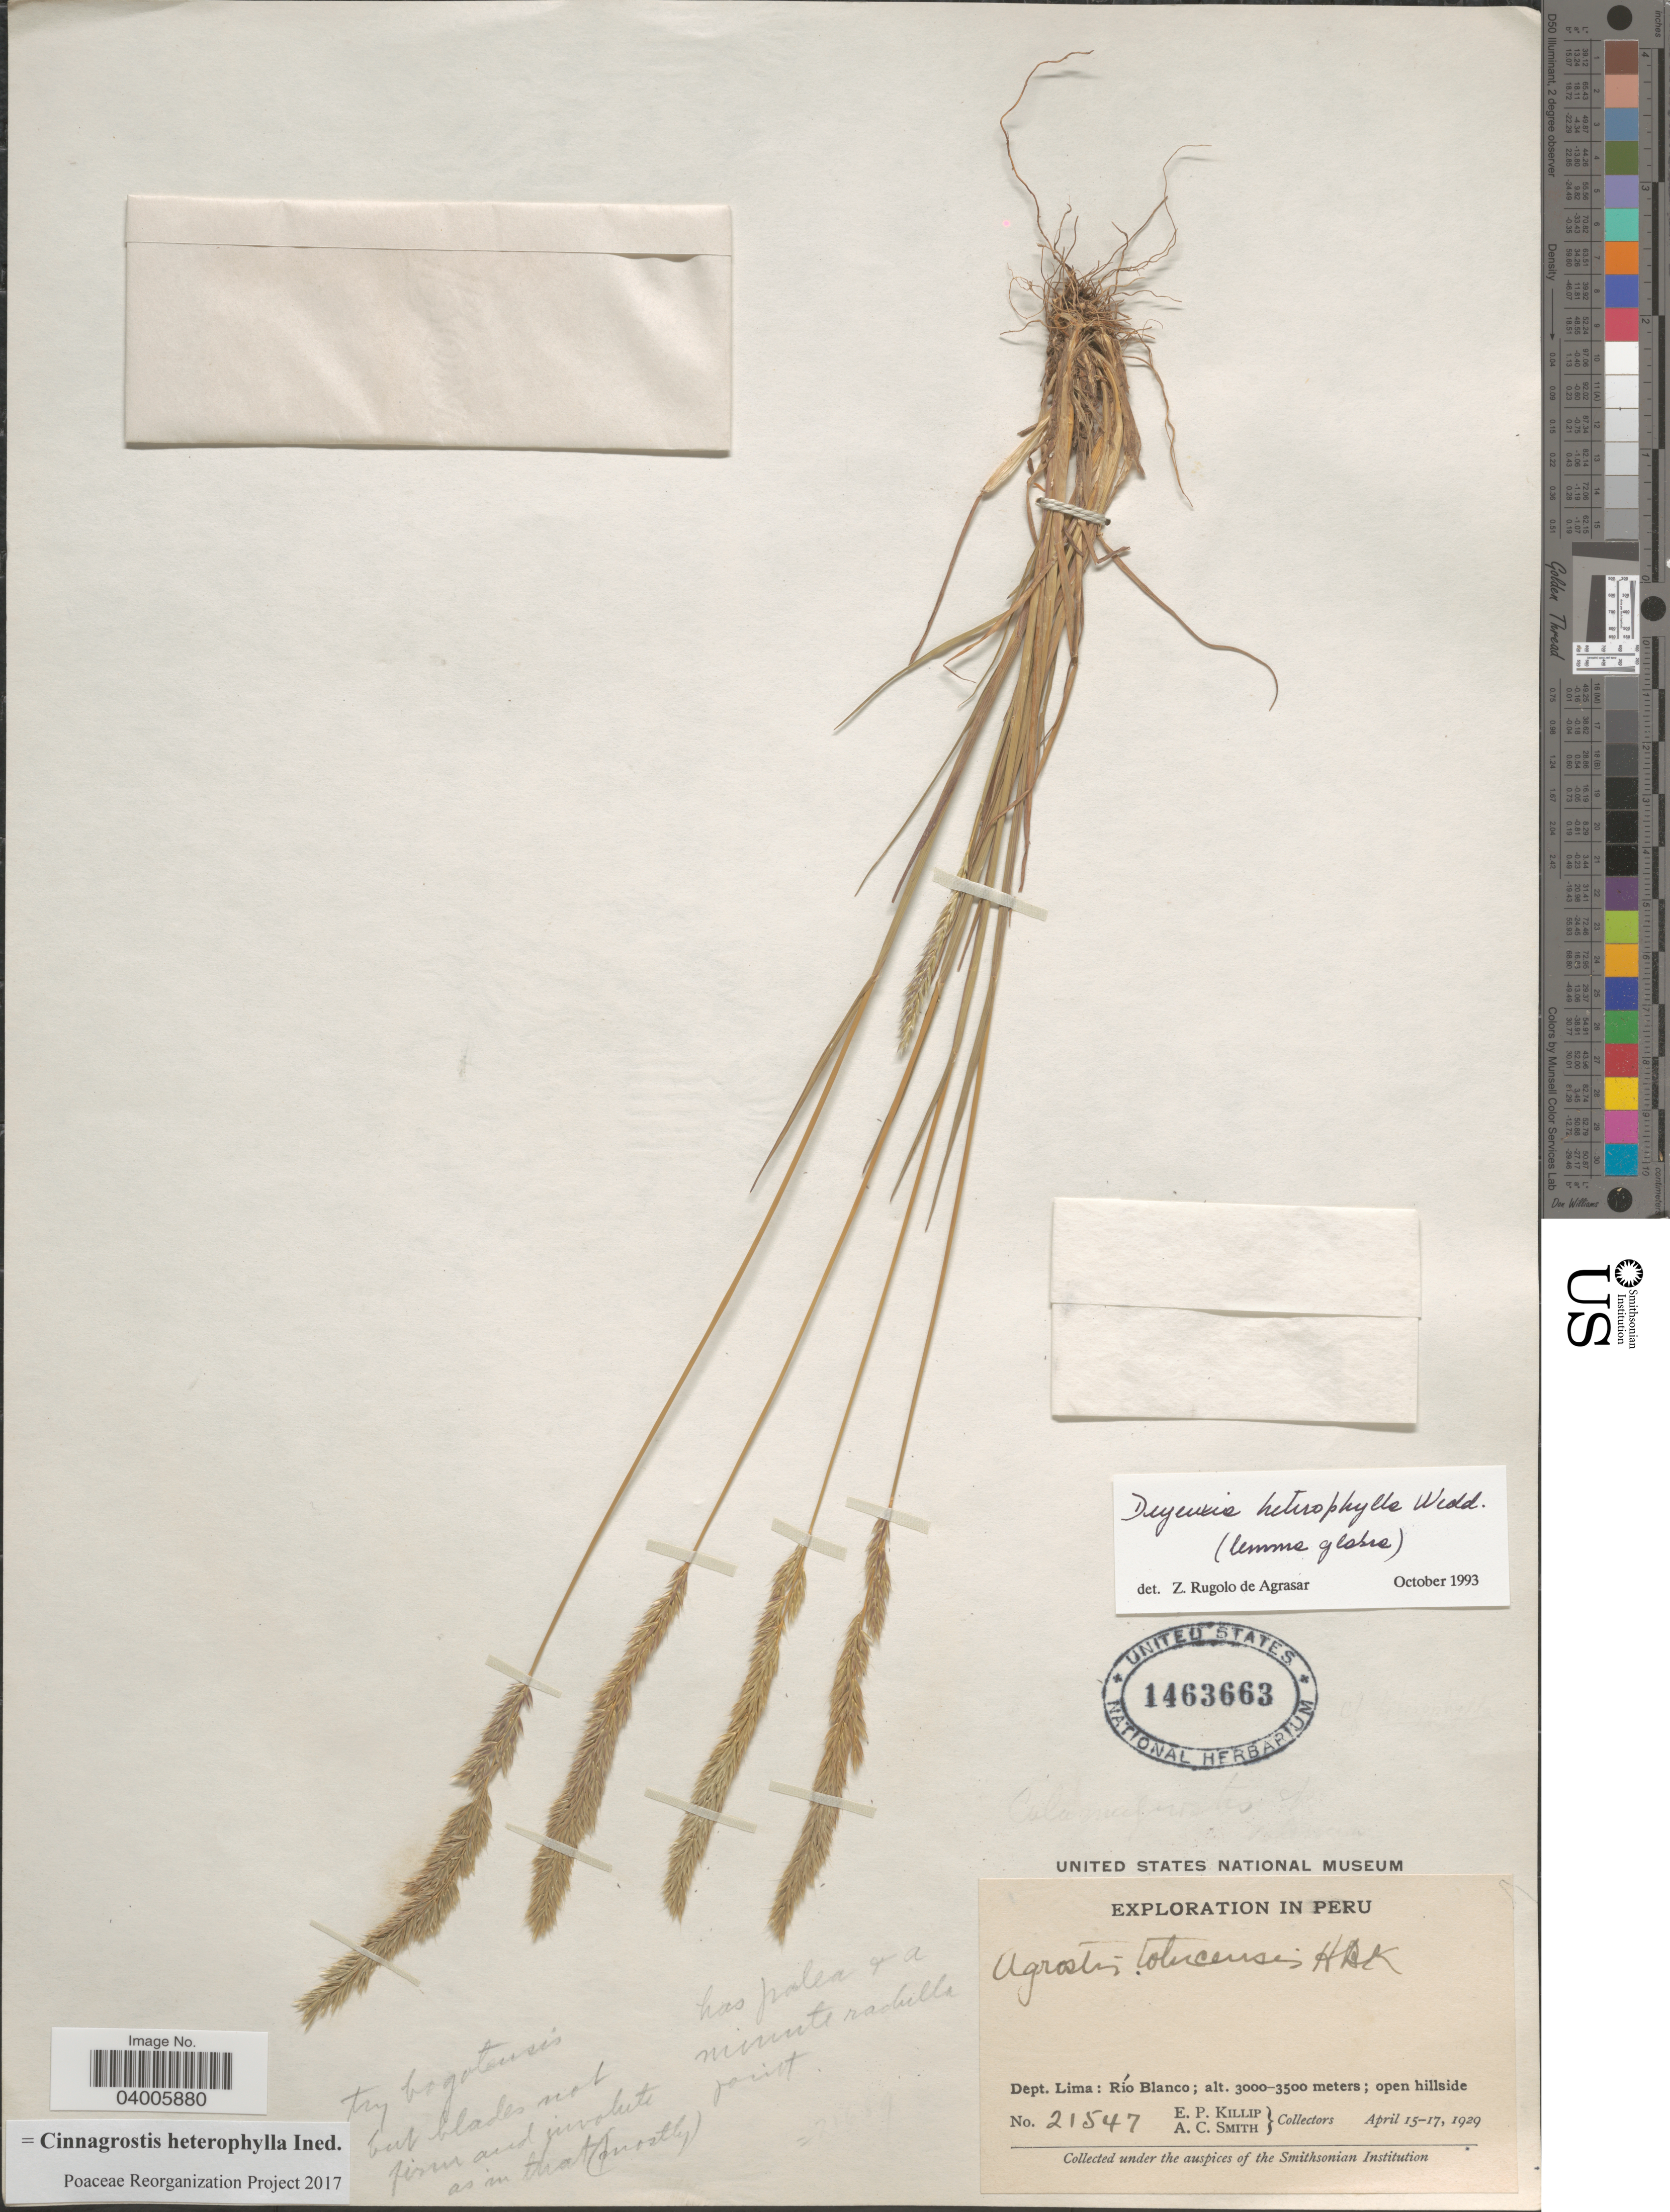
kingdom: Plantae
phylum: Tracheophyta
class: Liliopsida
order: Poales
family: Poaceae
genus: Cinnagrostis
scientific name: Cinnagrostis heterophylla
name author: (Wedd.) P.M. Peterson et al.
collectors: E. P. Killip & A. C. Smith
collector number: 21547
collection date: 1929-04-15/1929-04-17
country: Peru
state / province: Lima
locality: Dept. Lima : Río Blanco.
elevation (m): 3000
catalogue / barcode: US 1463663